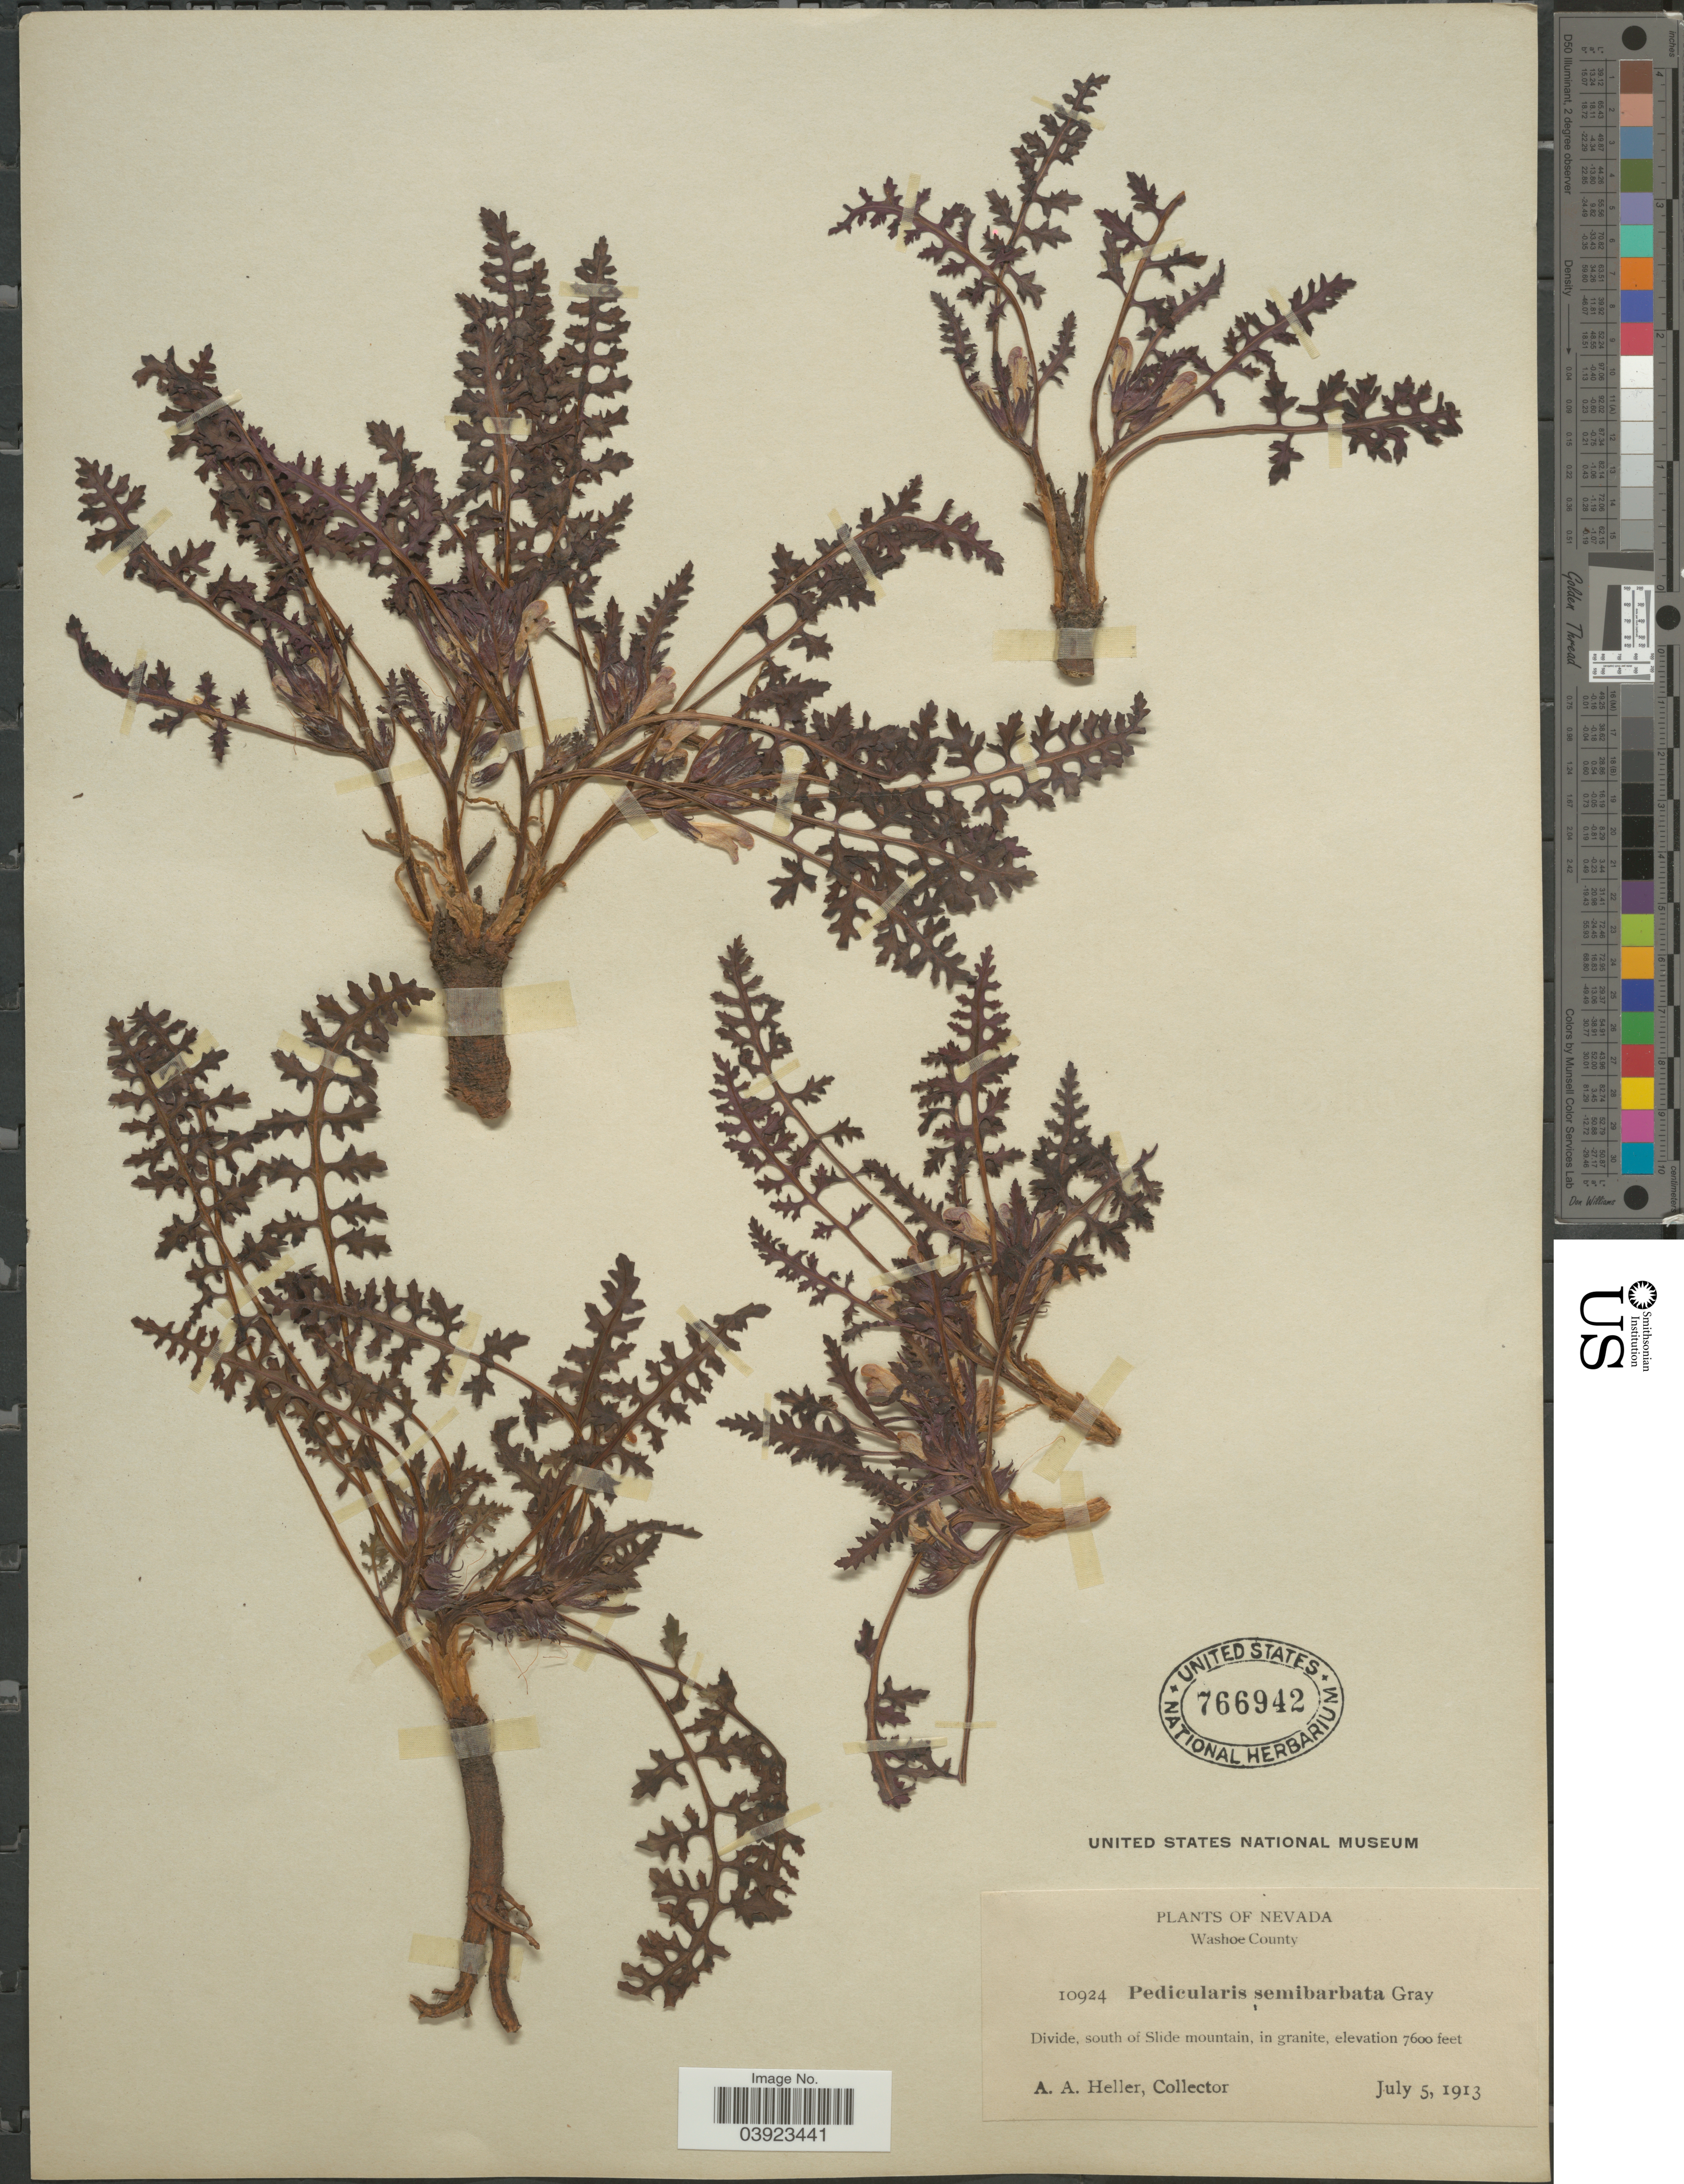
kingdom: Plantae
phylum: Tracheophyta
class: Magnoliopsida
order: Lamiales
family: Orobanchaceae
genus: Pedicularis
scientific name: Pedicularis semibarbata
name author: A. Gray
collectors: A. A. Heller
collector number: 10924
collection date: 1913-07-05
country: United States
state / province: Nevada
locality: Washoe County. Divide, south of Slide mountain, in granite.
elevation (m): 2316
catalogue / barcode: US 766942